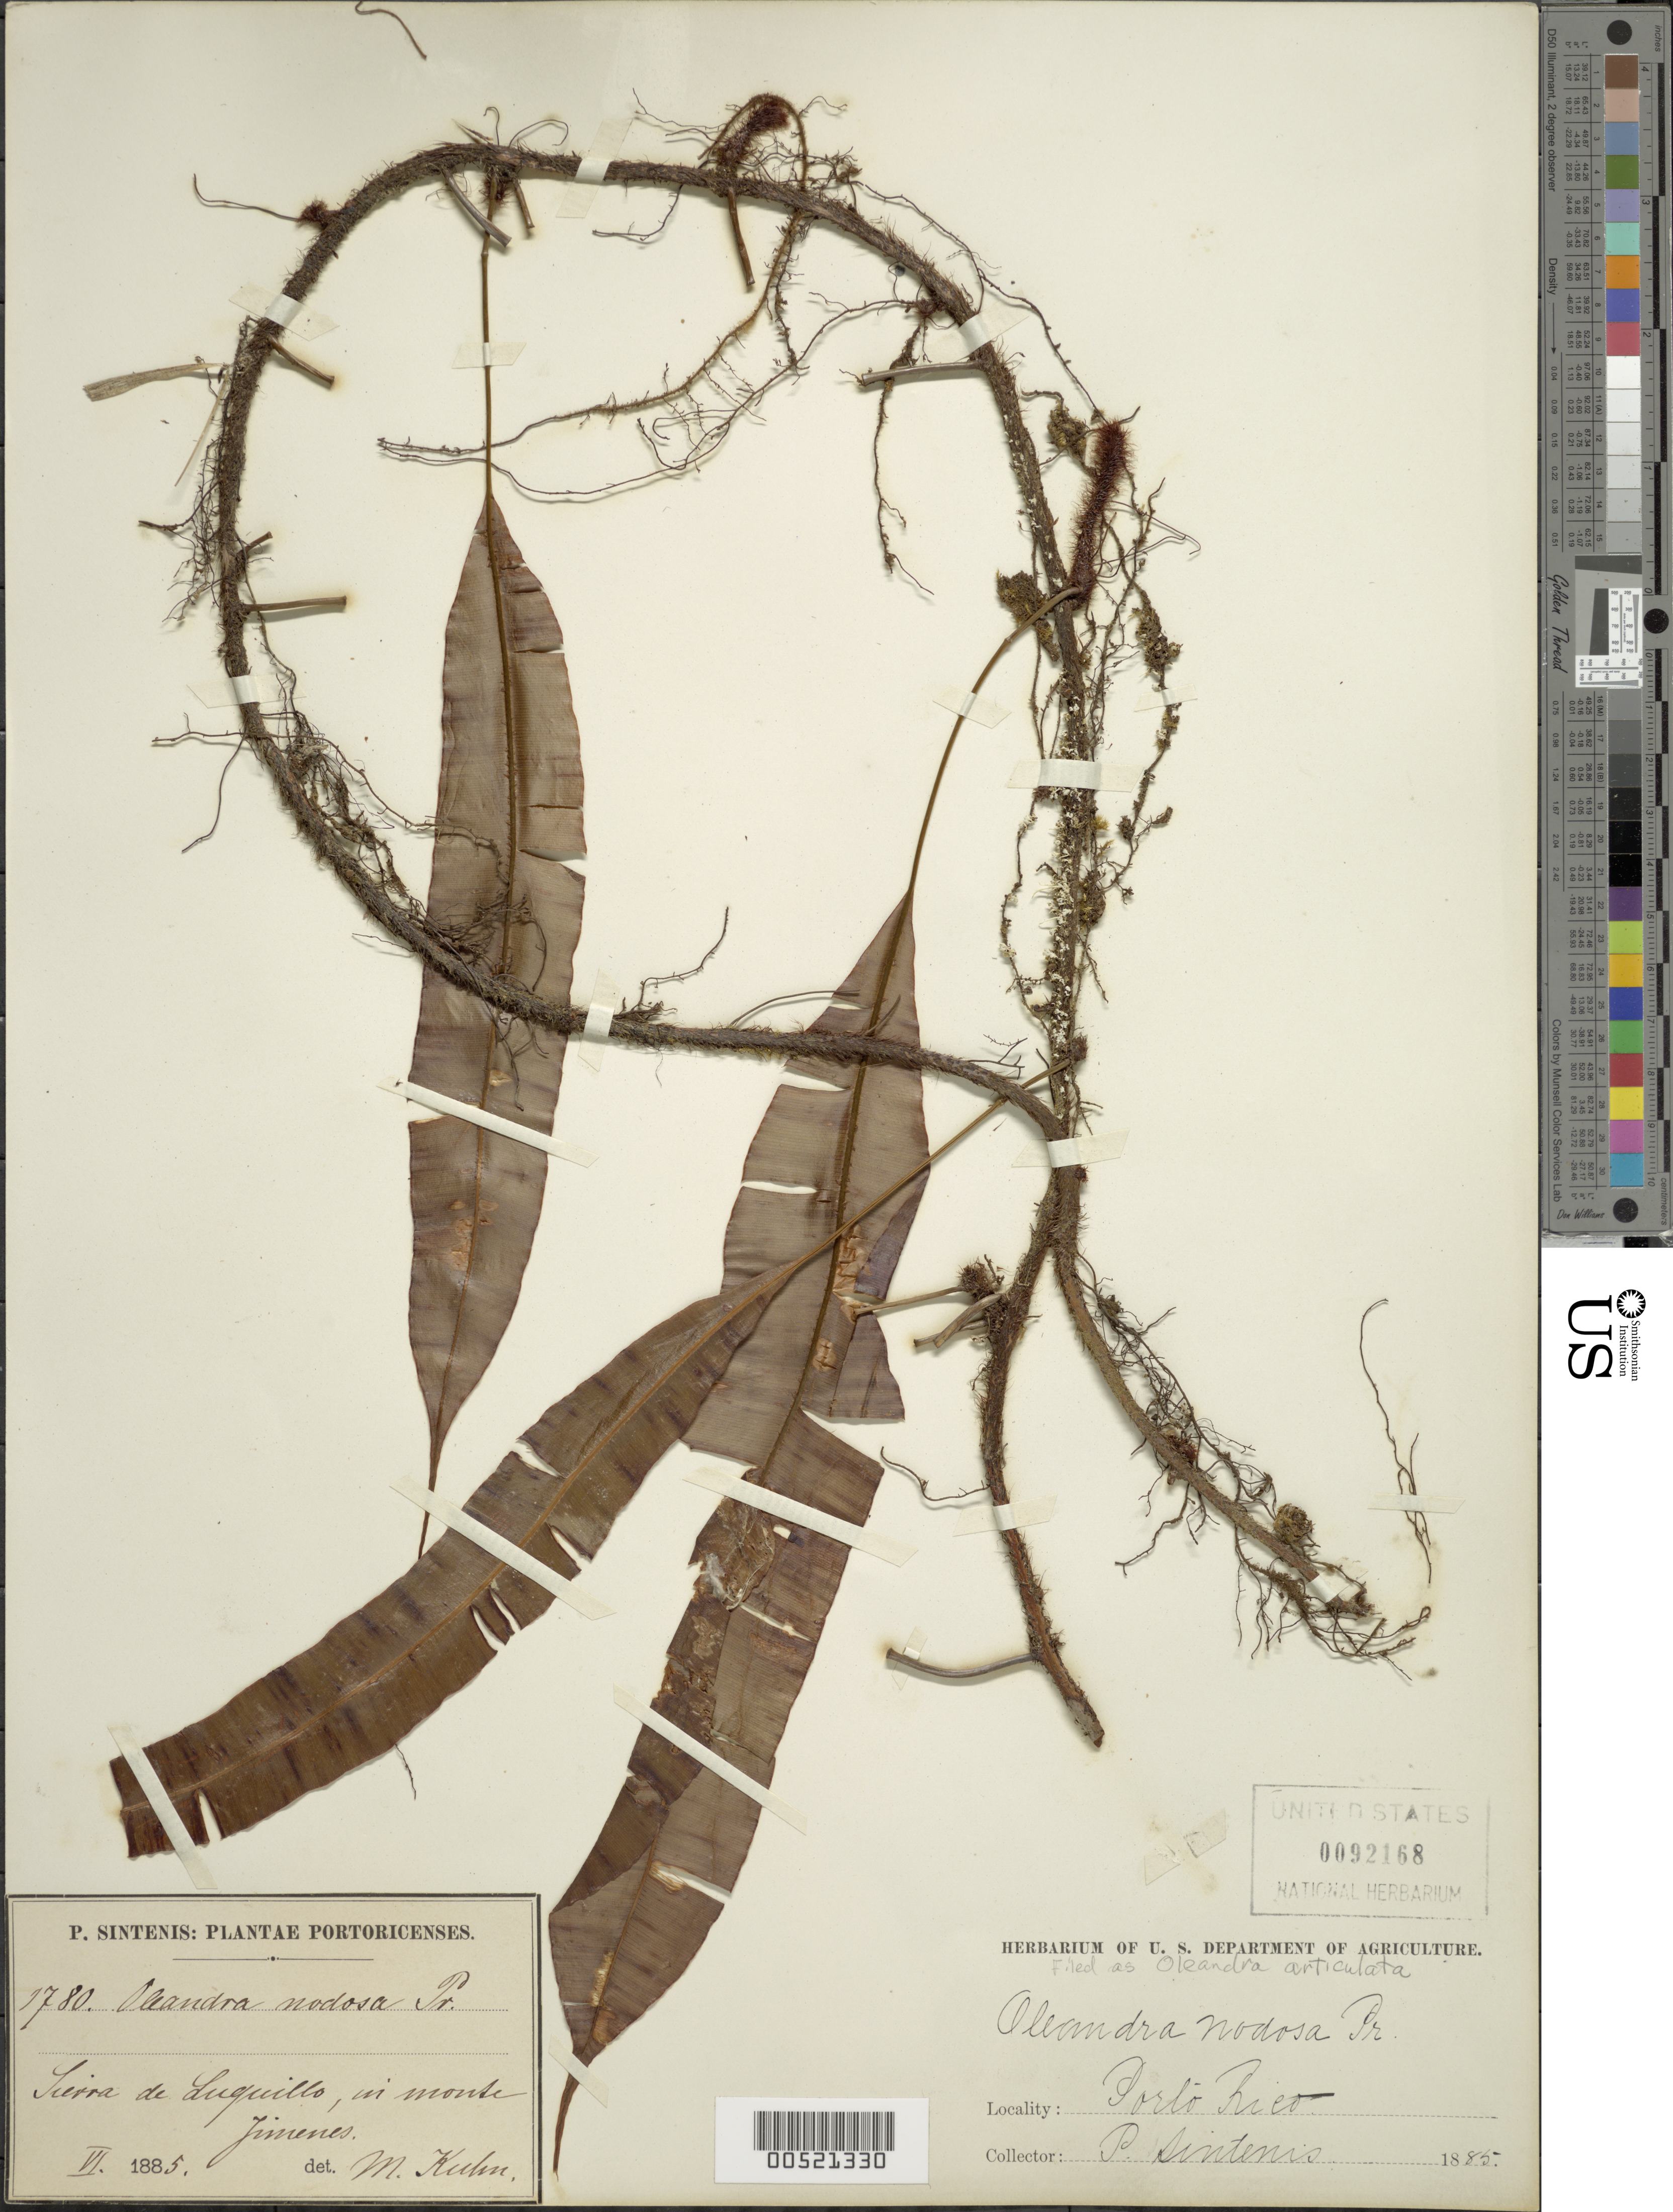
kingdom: Plantae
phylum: Tracheophyta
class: Polypodiopsida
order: Polypodiales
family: Oleandraceae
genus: Oleandra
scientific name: Oleandra articulata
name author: (Sw.) C. Presl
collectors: P. Sintenis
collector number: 1780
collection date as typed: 01 Jun 1885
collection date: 1885-06-01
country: Puerto Rico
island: Greater Antilles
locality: Sierra de Luquillo. In monte Jimenes.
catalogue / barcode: US 92168